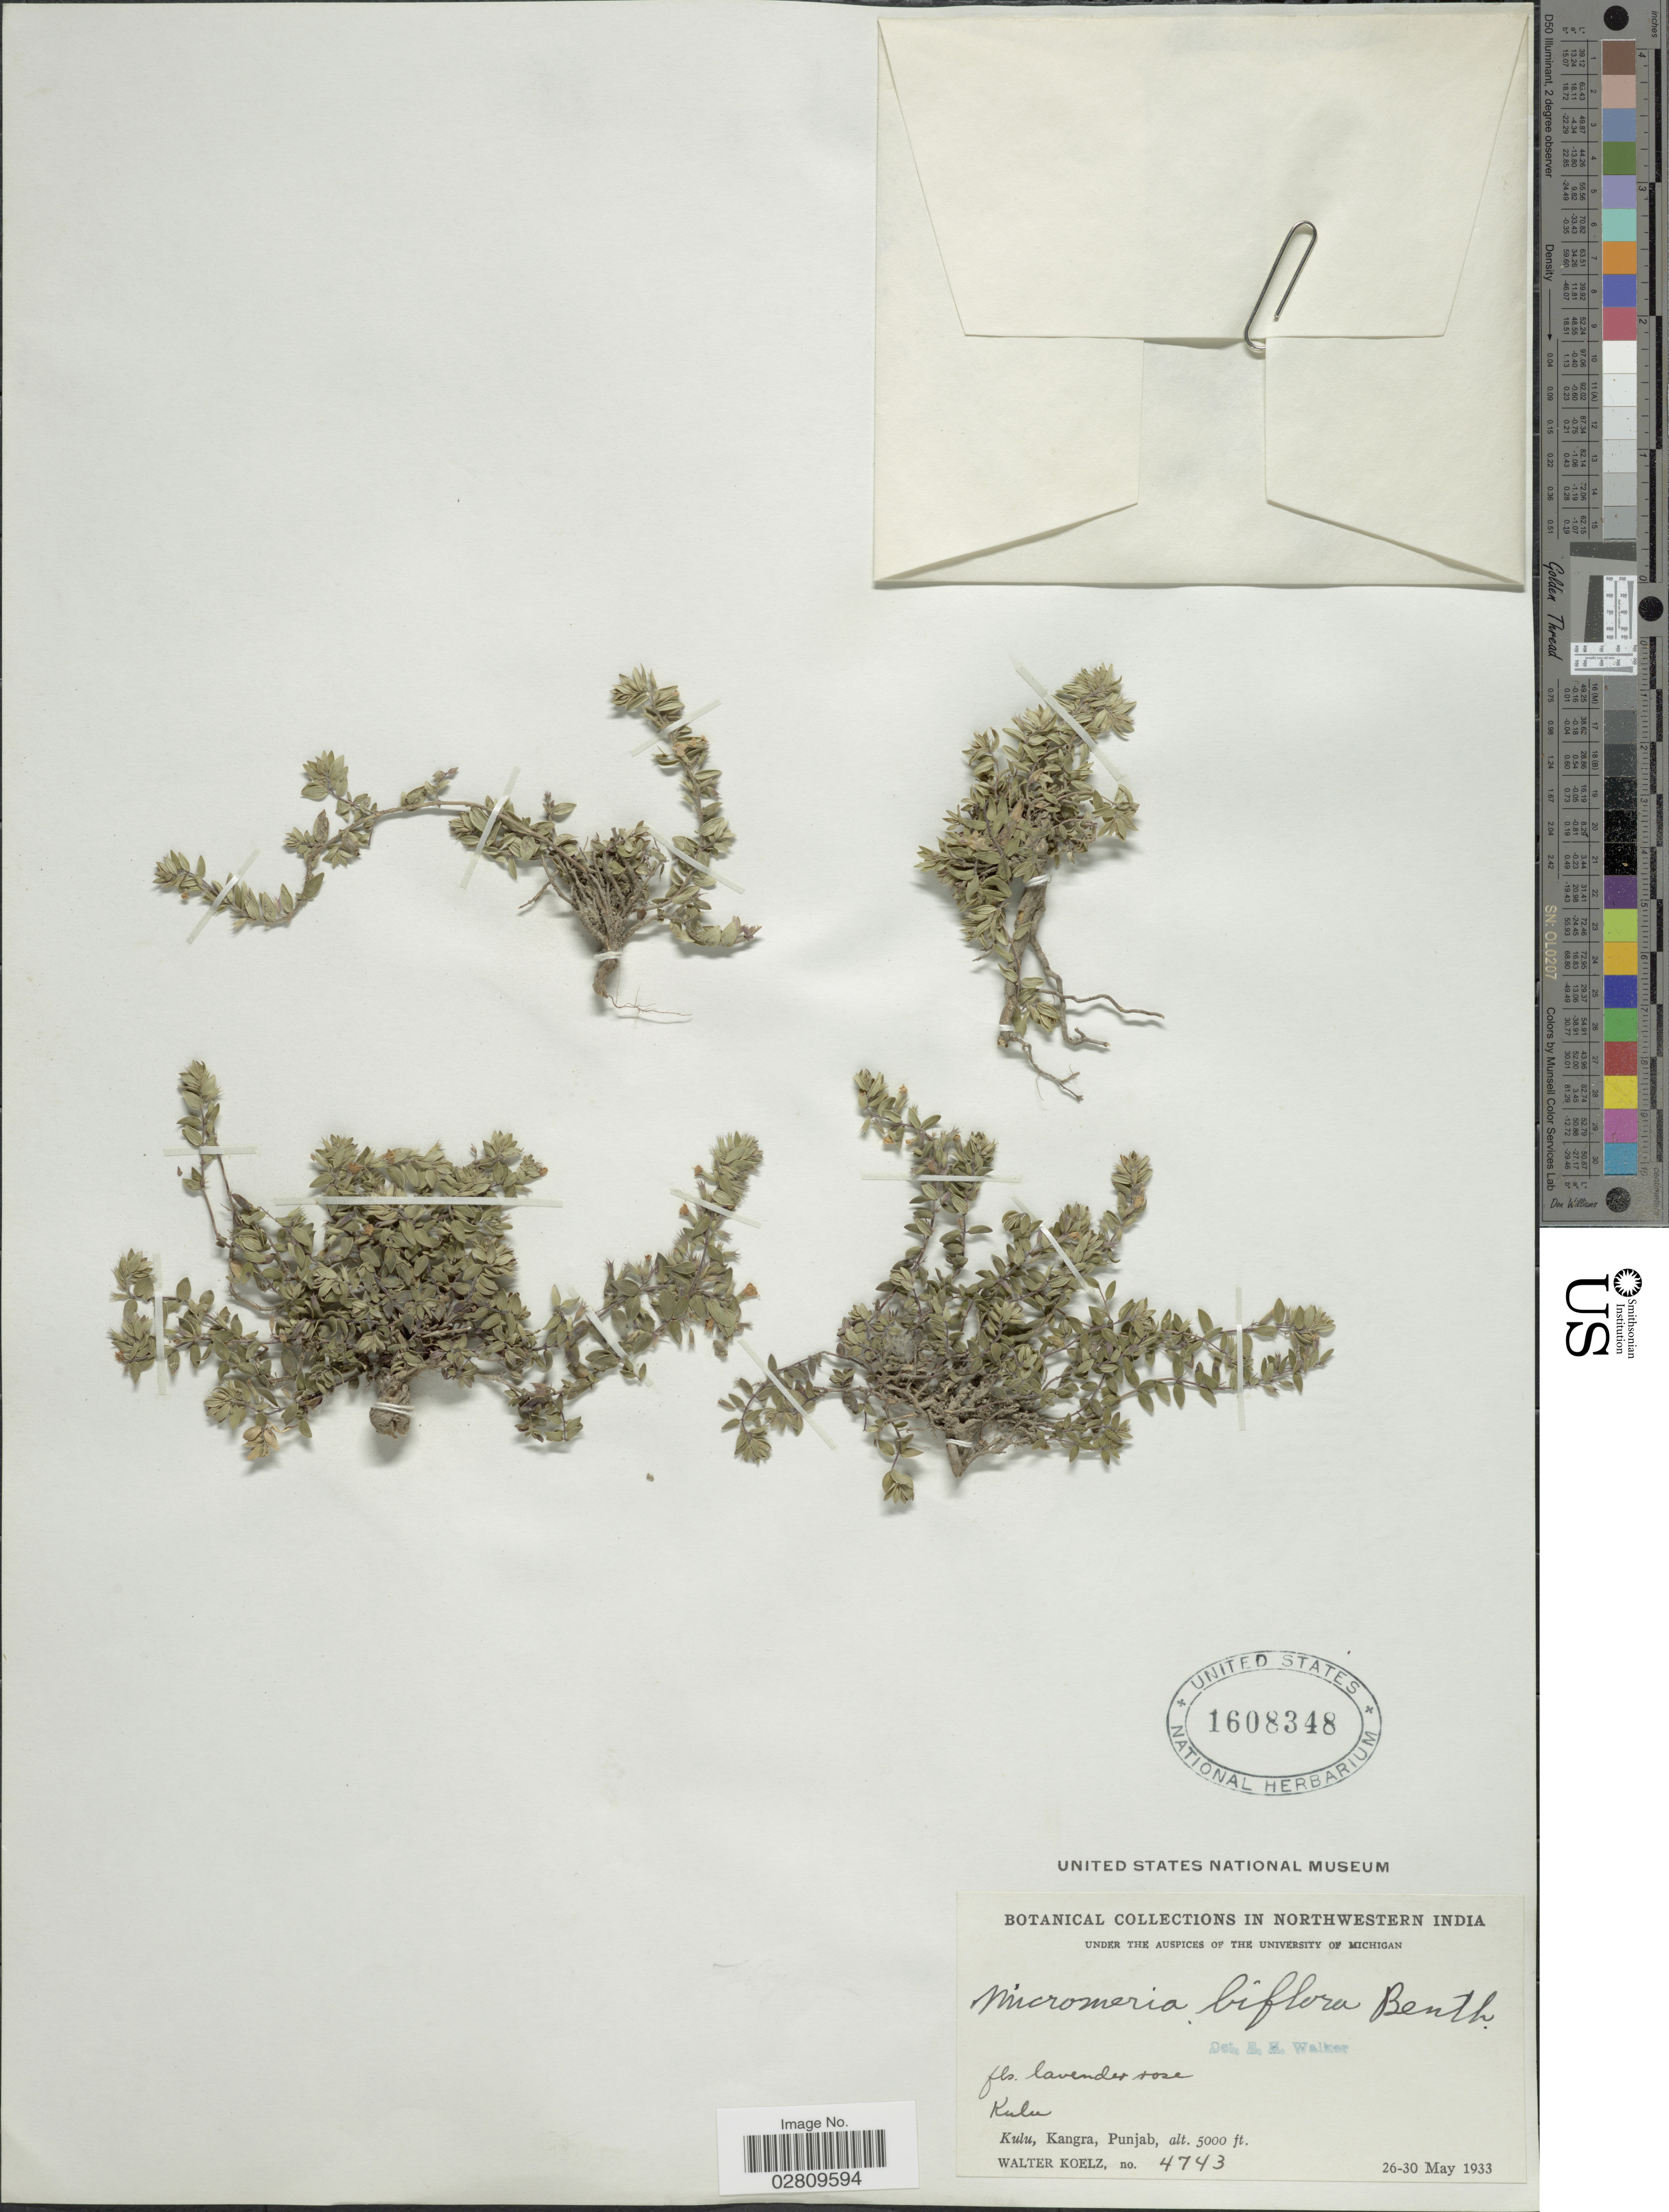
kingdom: Plantae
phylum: Tracheophyta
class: Magnoliopsida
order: Lamiales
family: Lamiaceae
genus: Micromeria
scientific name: Micromeria biflora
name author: (Buch.-Ham. ex D. Don) Benth.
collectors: W. N. Koelz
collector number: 4743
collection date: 1933-05-26/1933-05-30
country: India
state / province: Punjab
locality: In Northwestern India. Kulu, Kangra.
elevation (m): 1524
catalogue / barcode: US 1608348